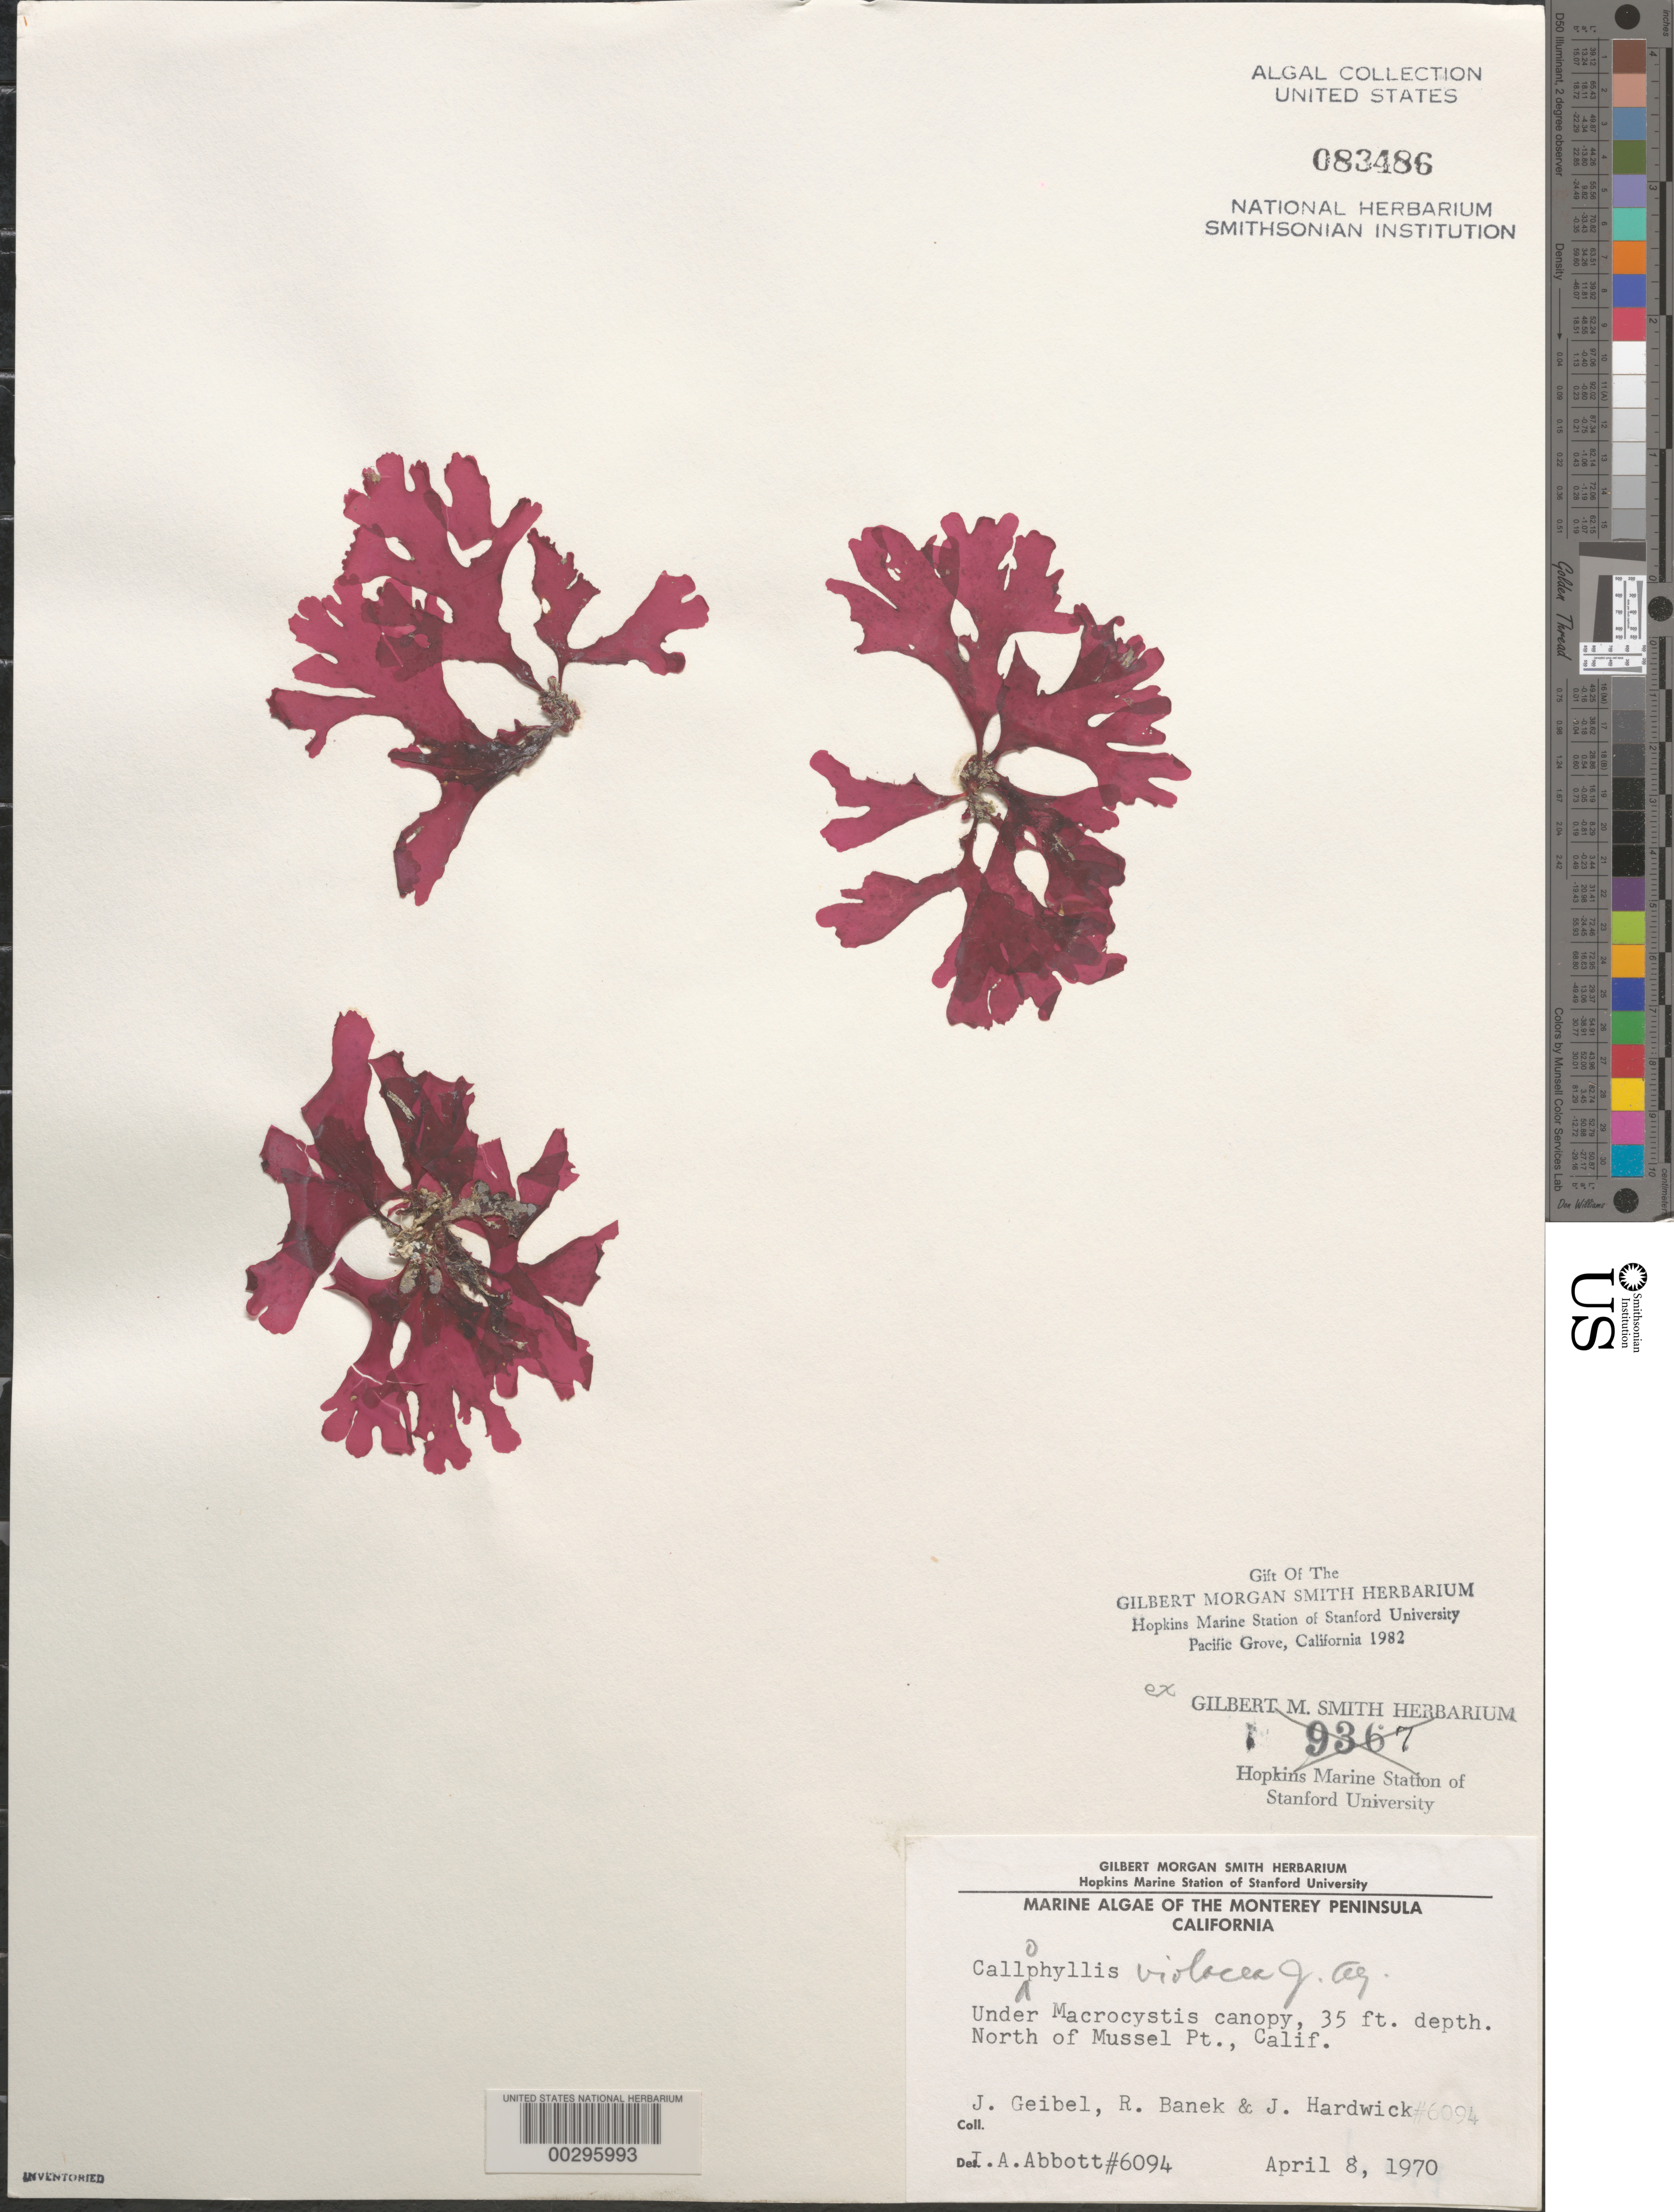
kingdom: Plantae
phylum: Rhodophyta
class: Florideophyceae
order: Gigartinales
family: Kallymeniaceae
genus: Callophyllis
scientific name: Callophyllis violacea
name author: J. Agardh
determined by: Abbott, Isabella A.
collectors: J. Geibel, R. Banek & J. Hardwick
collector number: IAA 6094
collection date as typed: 08 Apr 1970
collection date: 1970-04-08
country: United States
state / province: California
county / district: Monterey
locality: North of Mussel Point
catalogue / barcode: US 83486